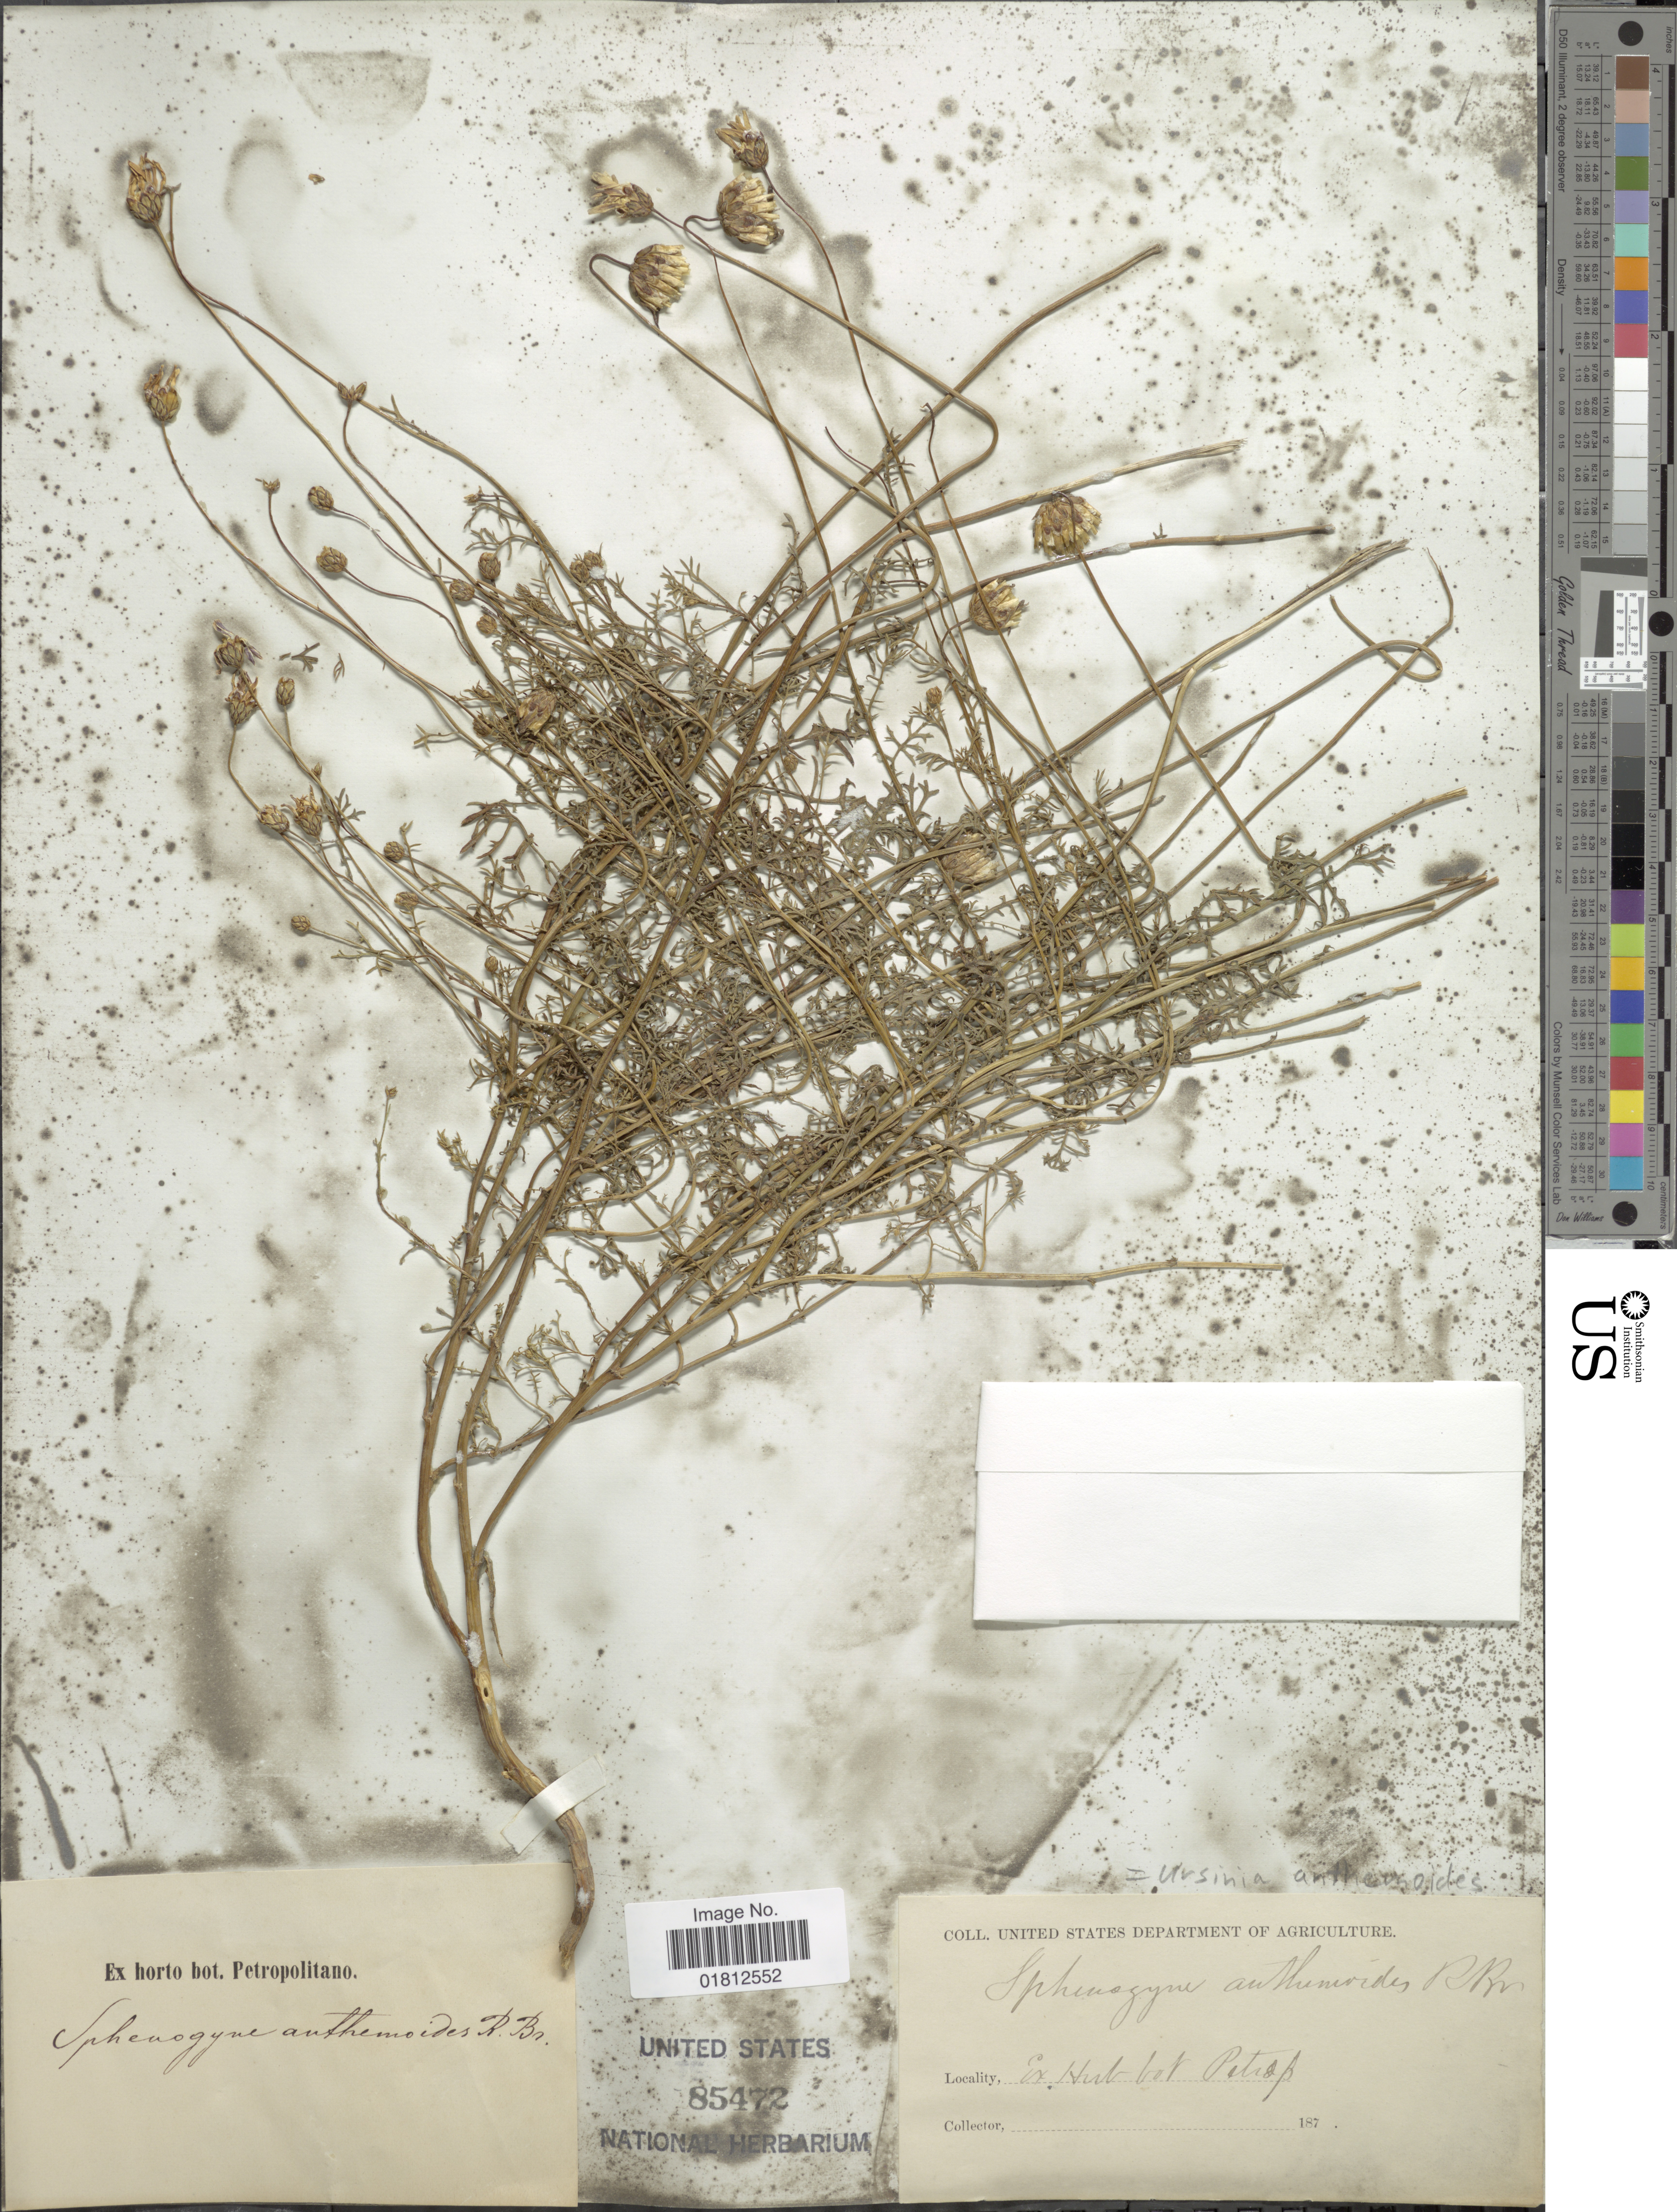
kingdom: Plantae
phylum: Tracheophyta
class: Magnoliopsida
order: Asterales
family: Asteraceae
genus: Ursinia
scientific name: Ursinia anthemoides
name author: (L.) Poir.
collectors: United States Department of Agriculture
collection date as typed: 187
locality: Ex horto bot. Petropolitano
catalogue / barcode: US 85472